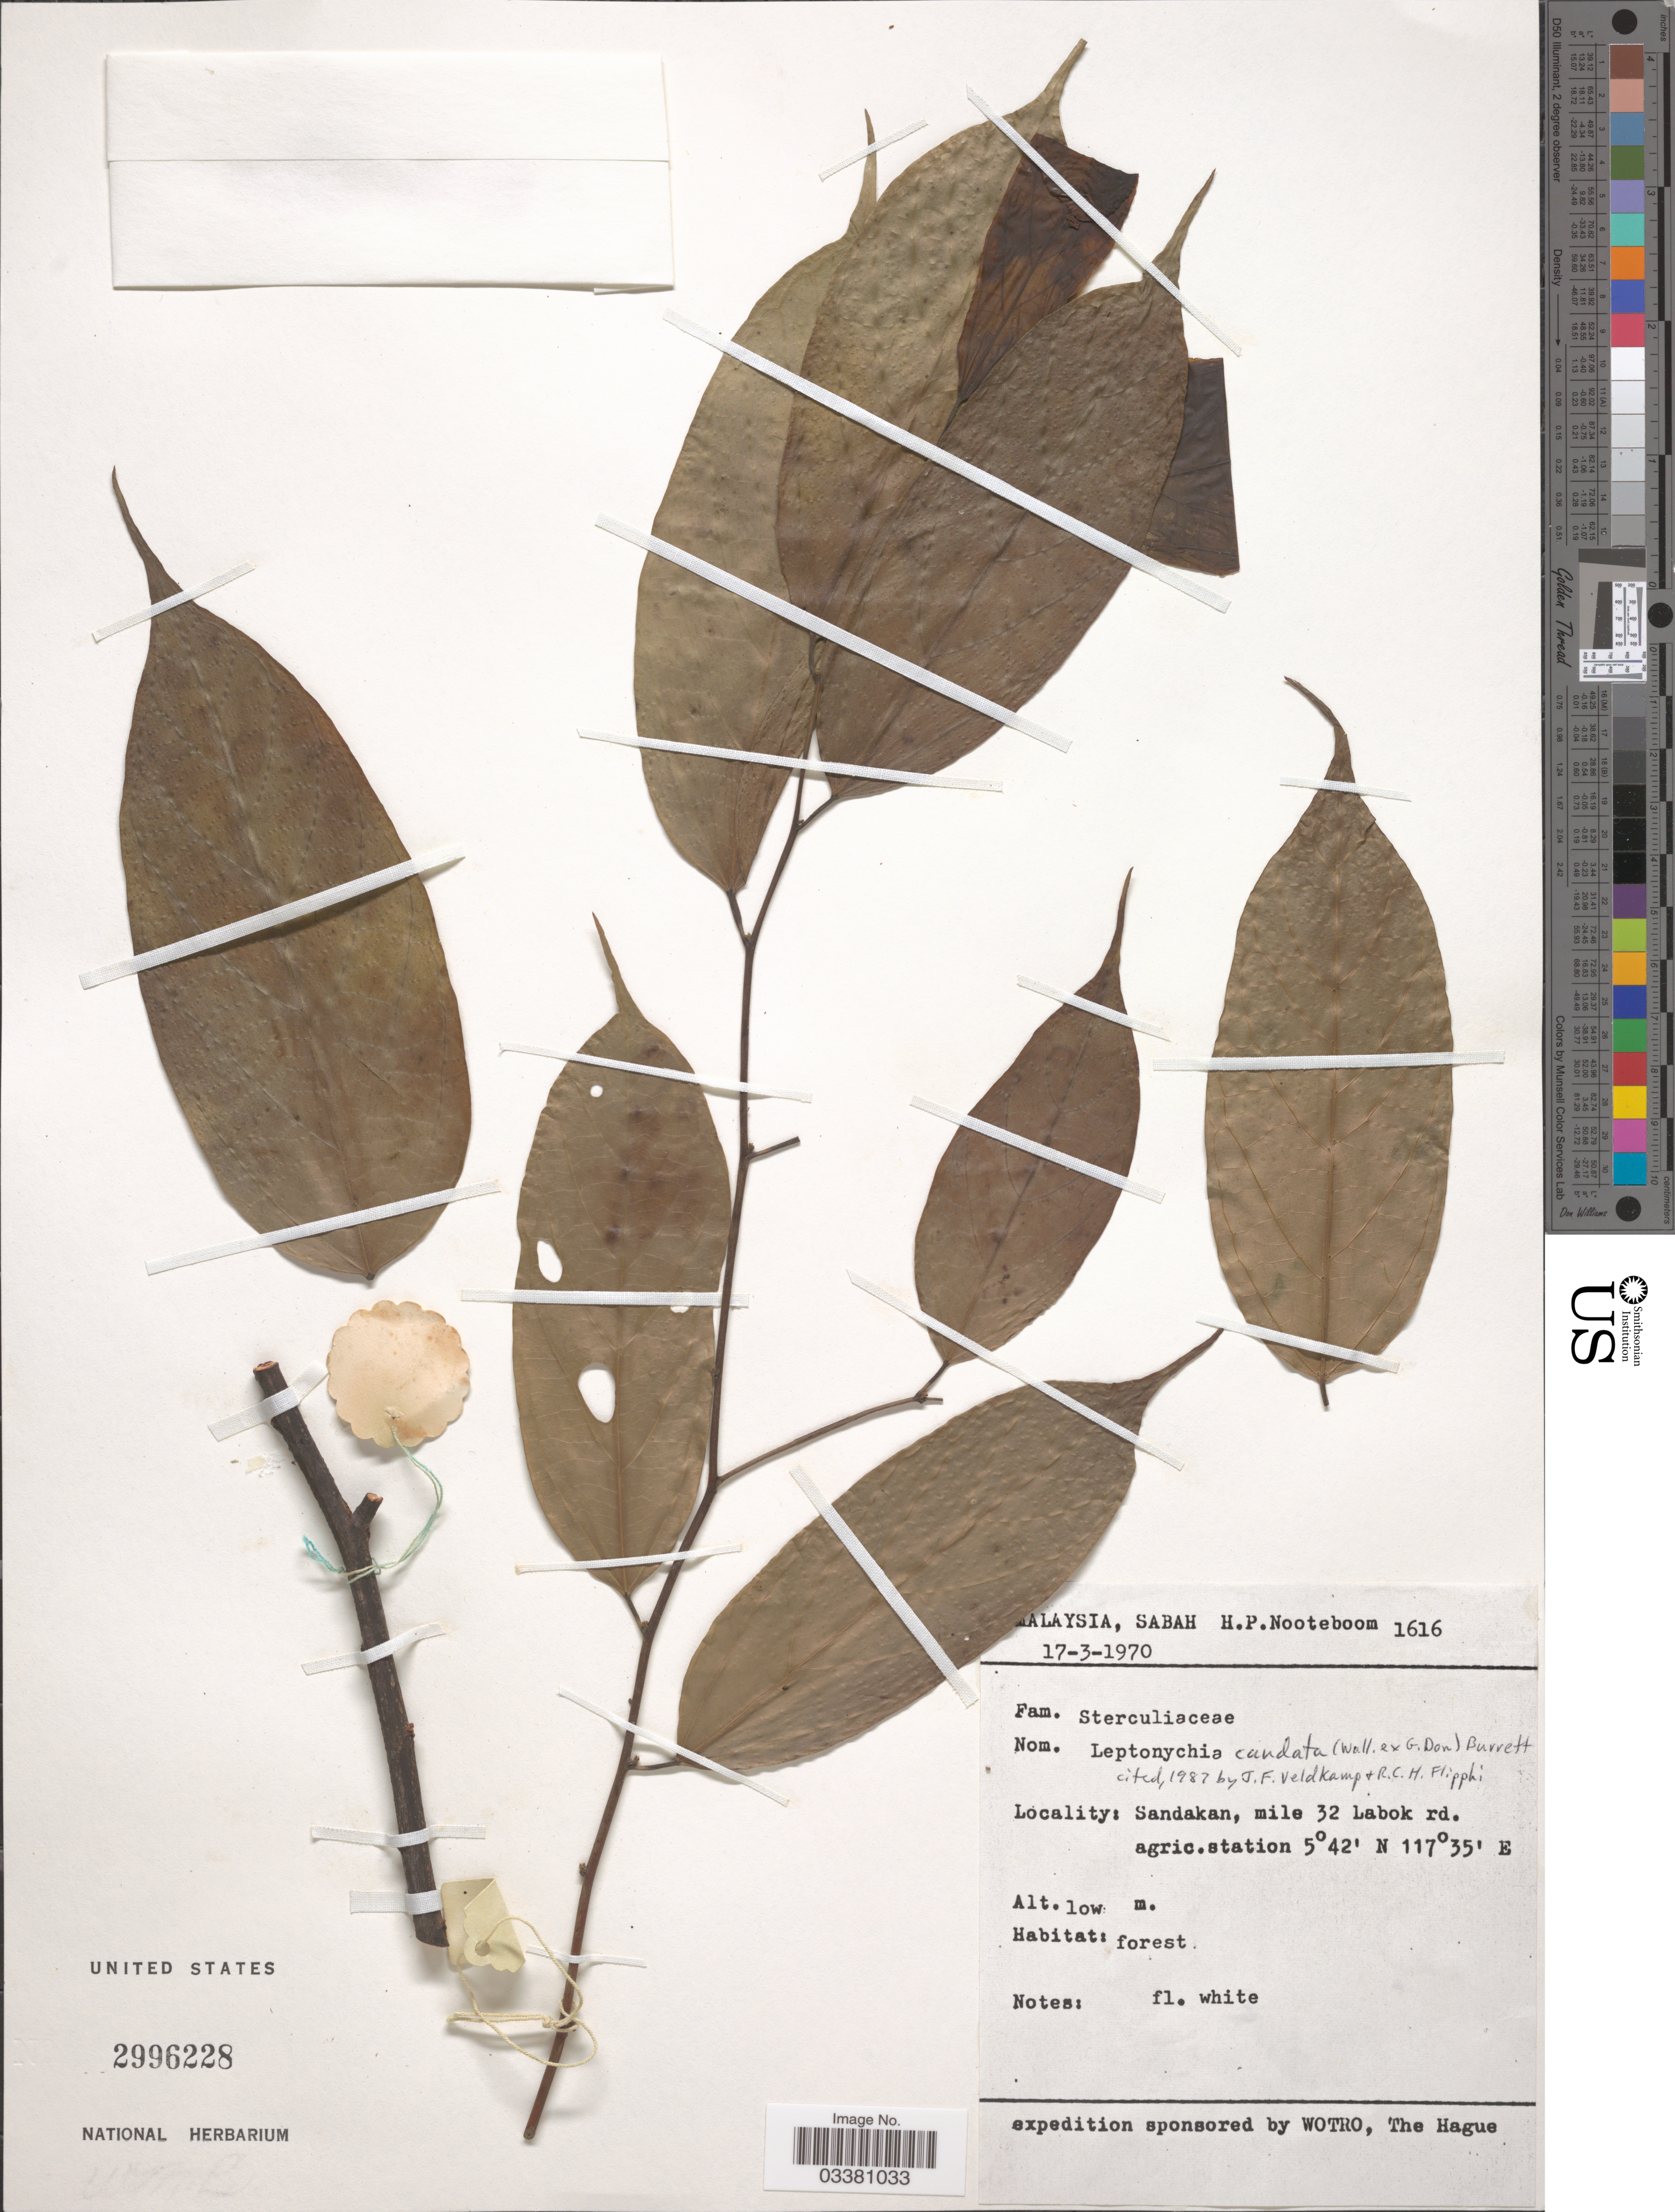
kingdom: Plantae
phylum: Tracheophyta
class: Magnoliopsida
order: Malvales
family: Malvaceae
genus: Leptonychia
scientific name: Leptonychia caudata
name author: Burret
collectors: H. P. Nooteboom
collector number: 1616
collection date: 1970-03-17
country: Malaysia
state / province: Sabah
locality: Sandakan, mile 32 Labok rd. agric. station.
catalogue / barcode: US 2996228